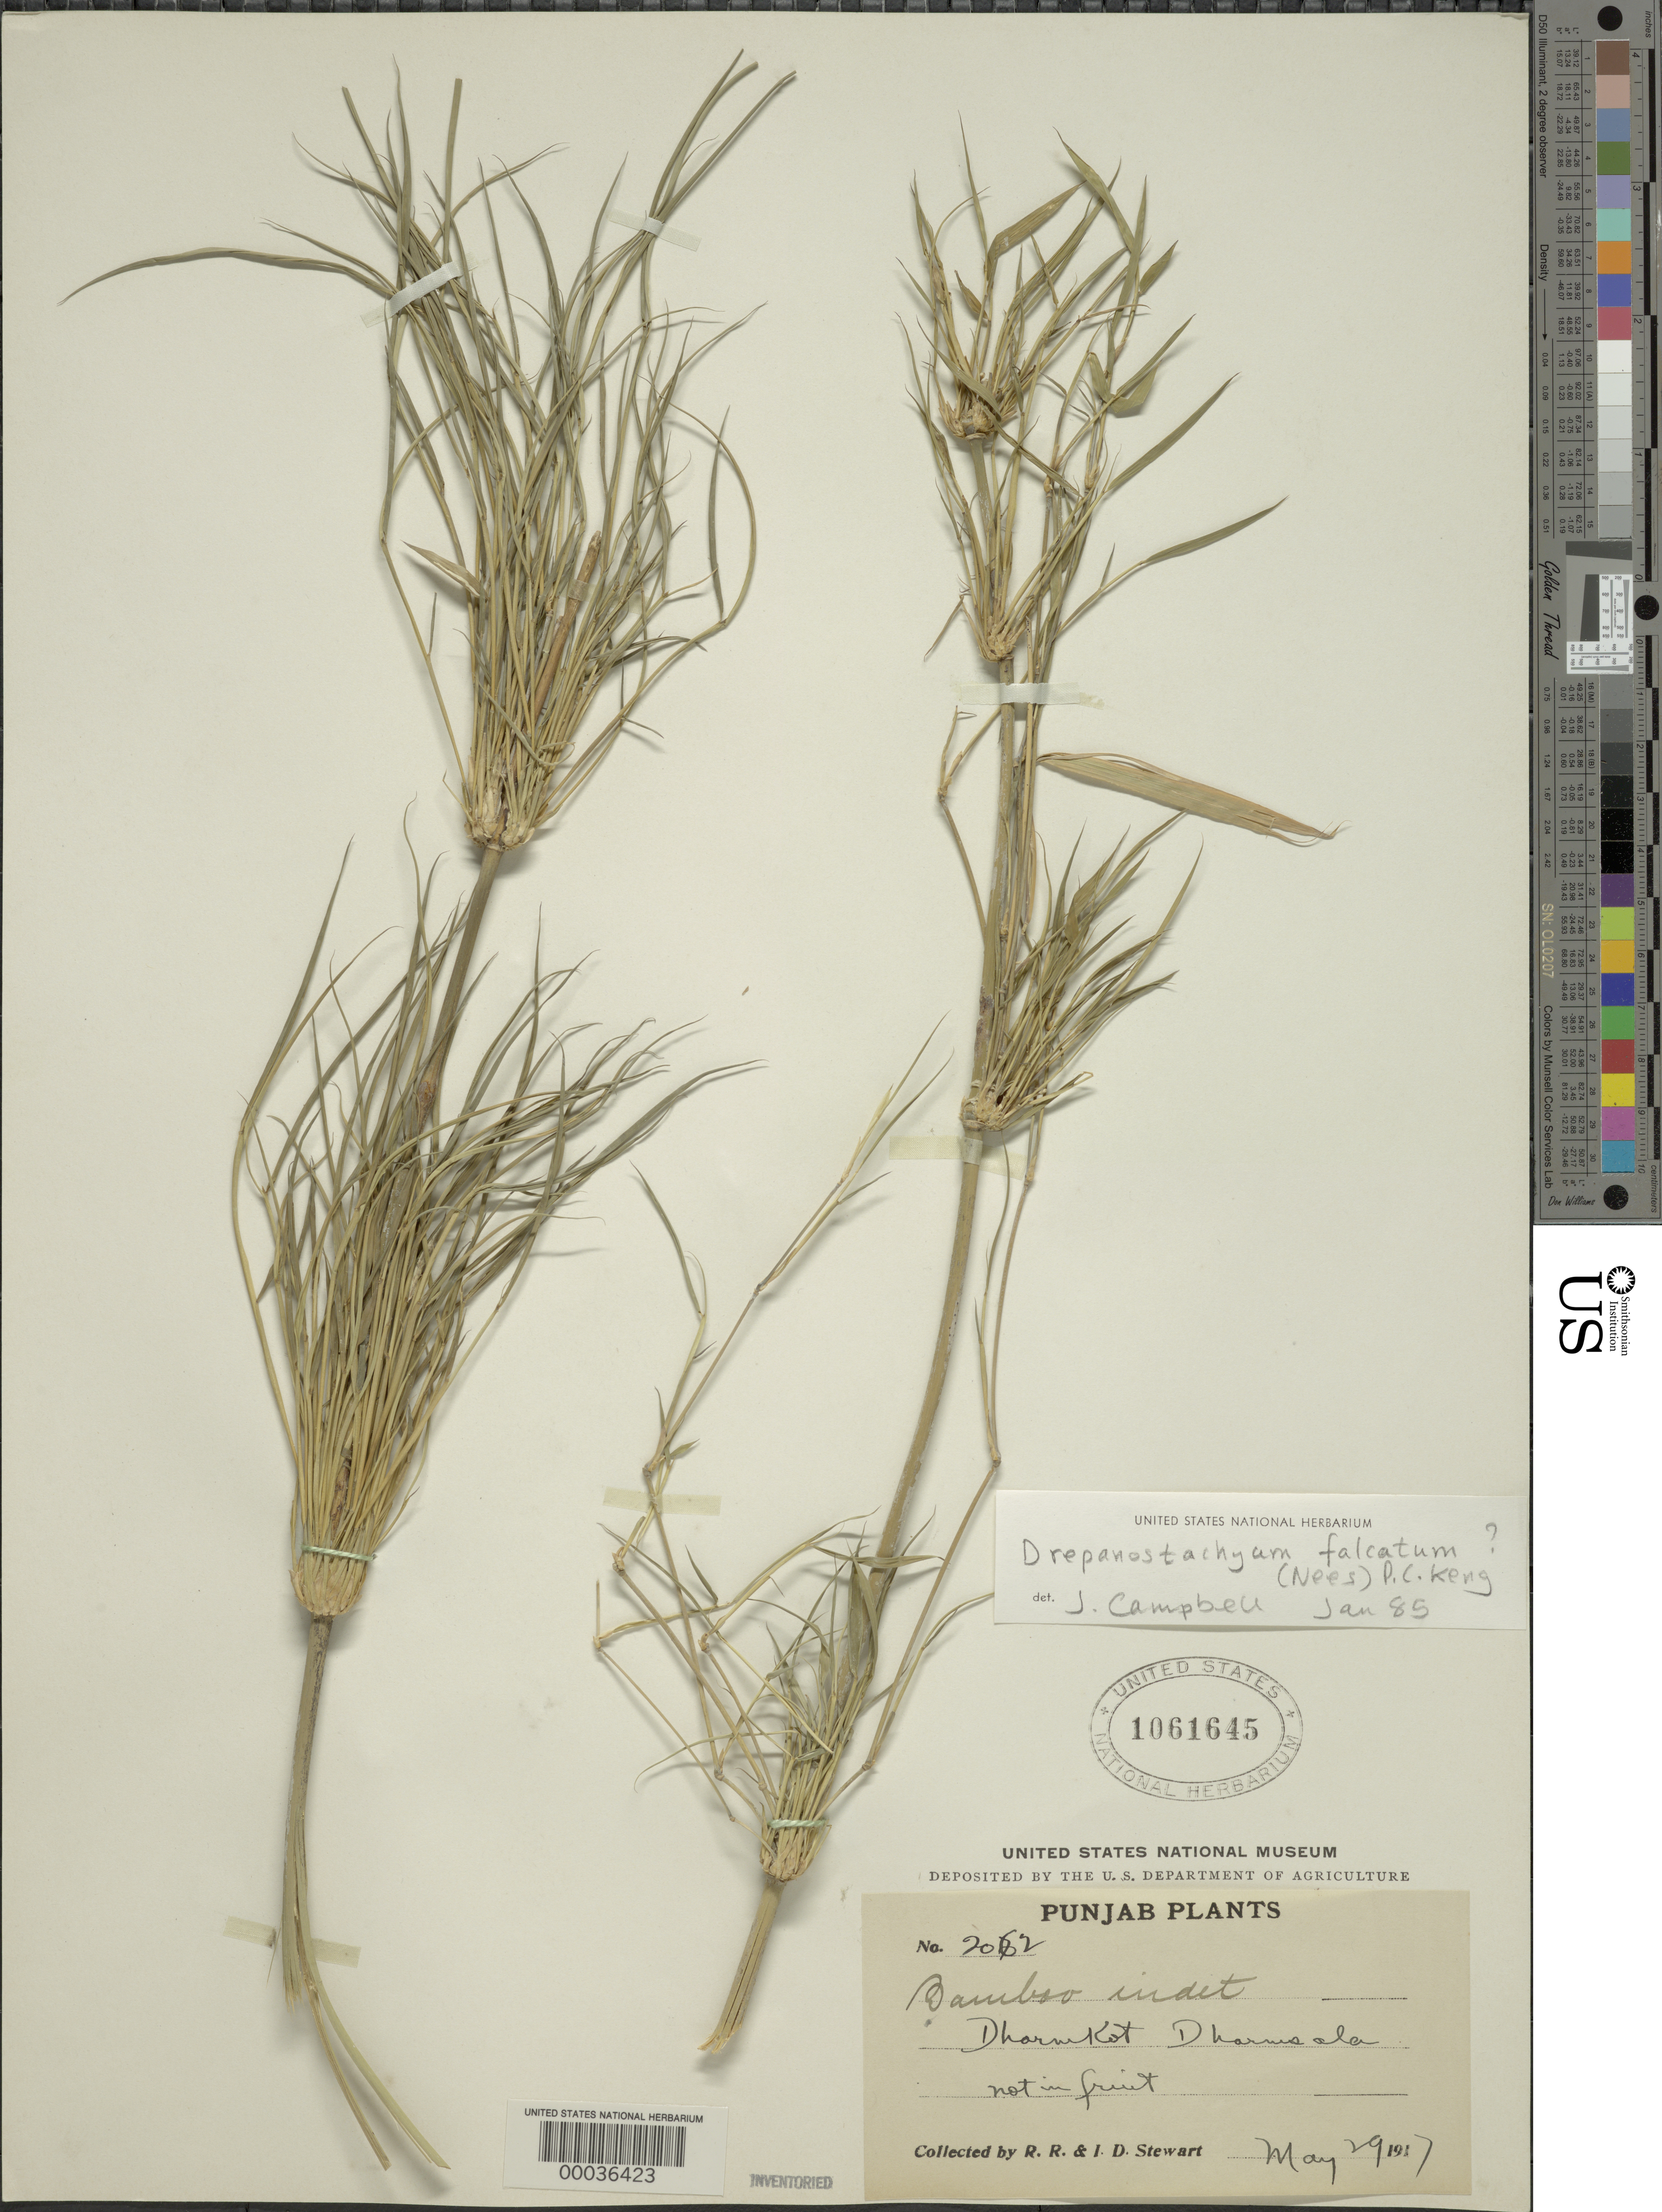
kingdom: Plantae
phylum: Tracheophyta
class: Liliopsida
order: Poales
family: Poaceae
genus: Drepanostachyum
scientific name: Drepanostachyum falconeri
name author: (Hook. f. ex Munro) Soderstr.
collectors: R. R. Stewart & I. Stewart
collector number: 2062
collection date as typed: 29 May 1917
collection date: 1917-05-29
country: India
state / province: Himachal Pradesh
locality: Punjab, Dharmkot Dharmsala.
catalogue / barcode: US 1061645